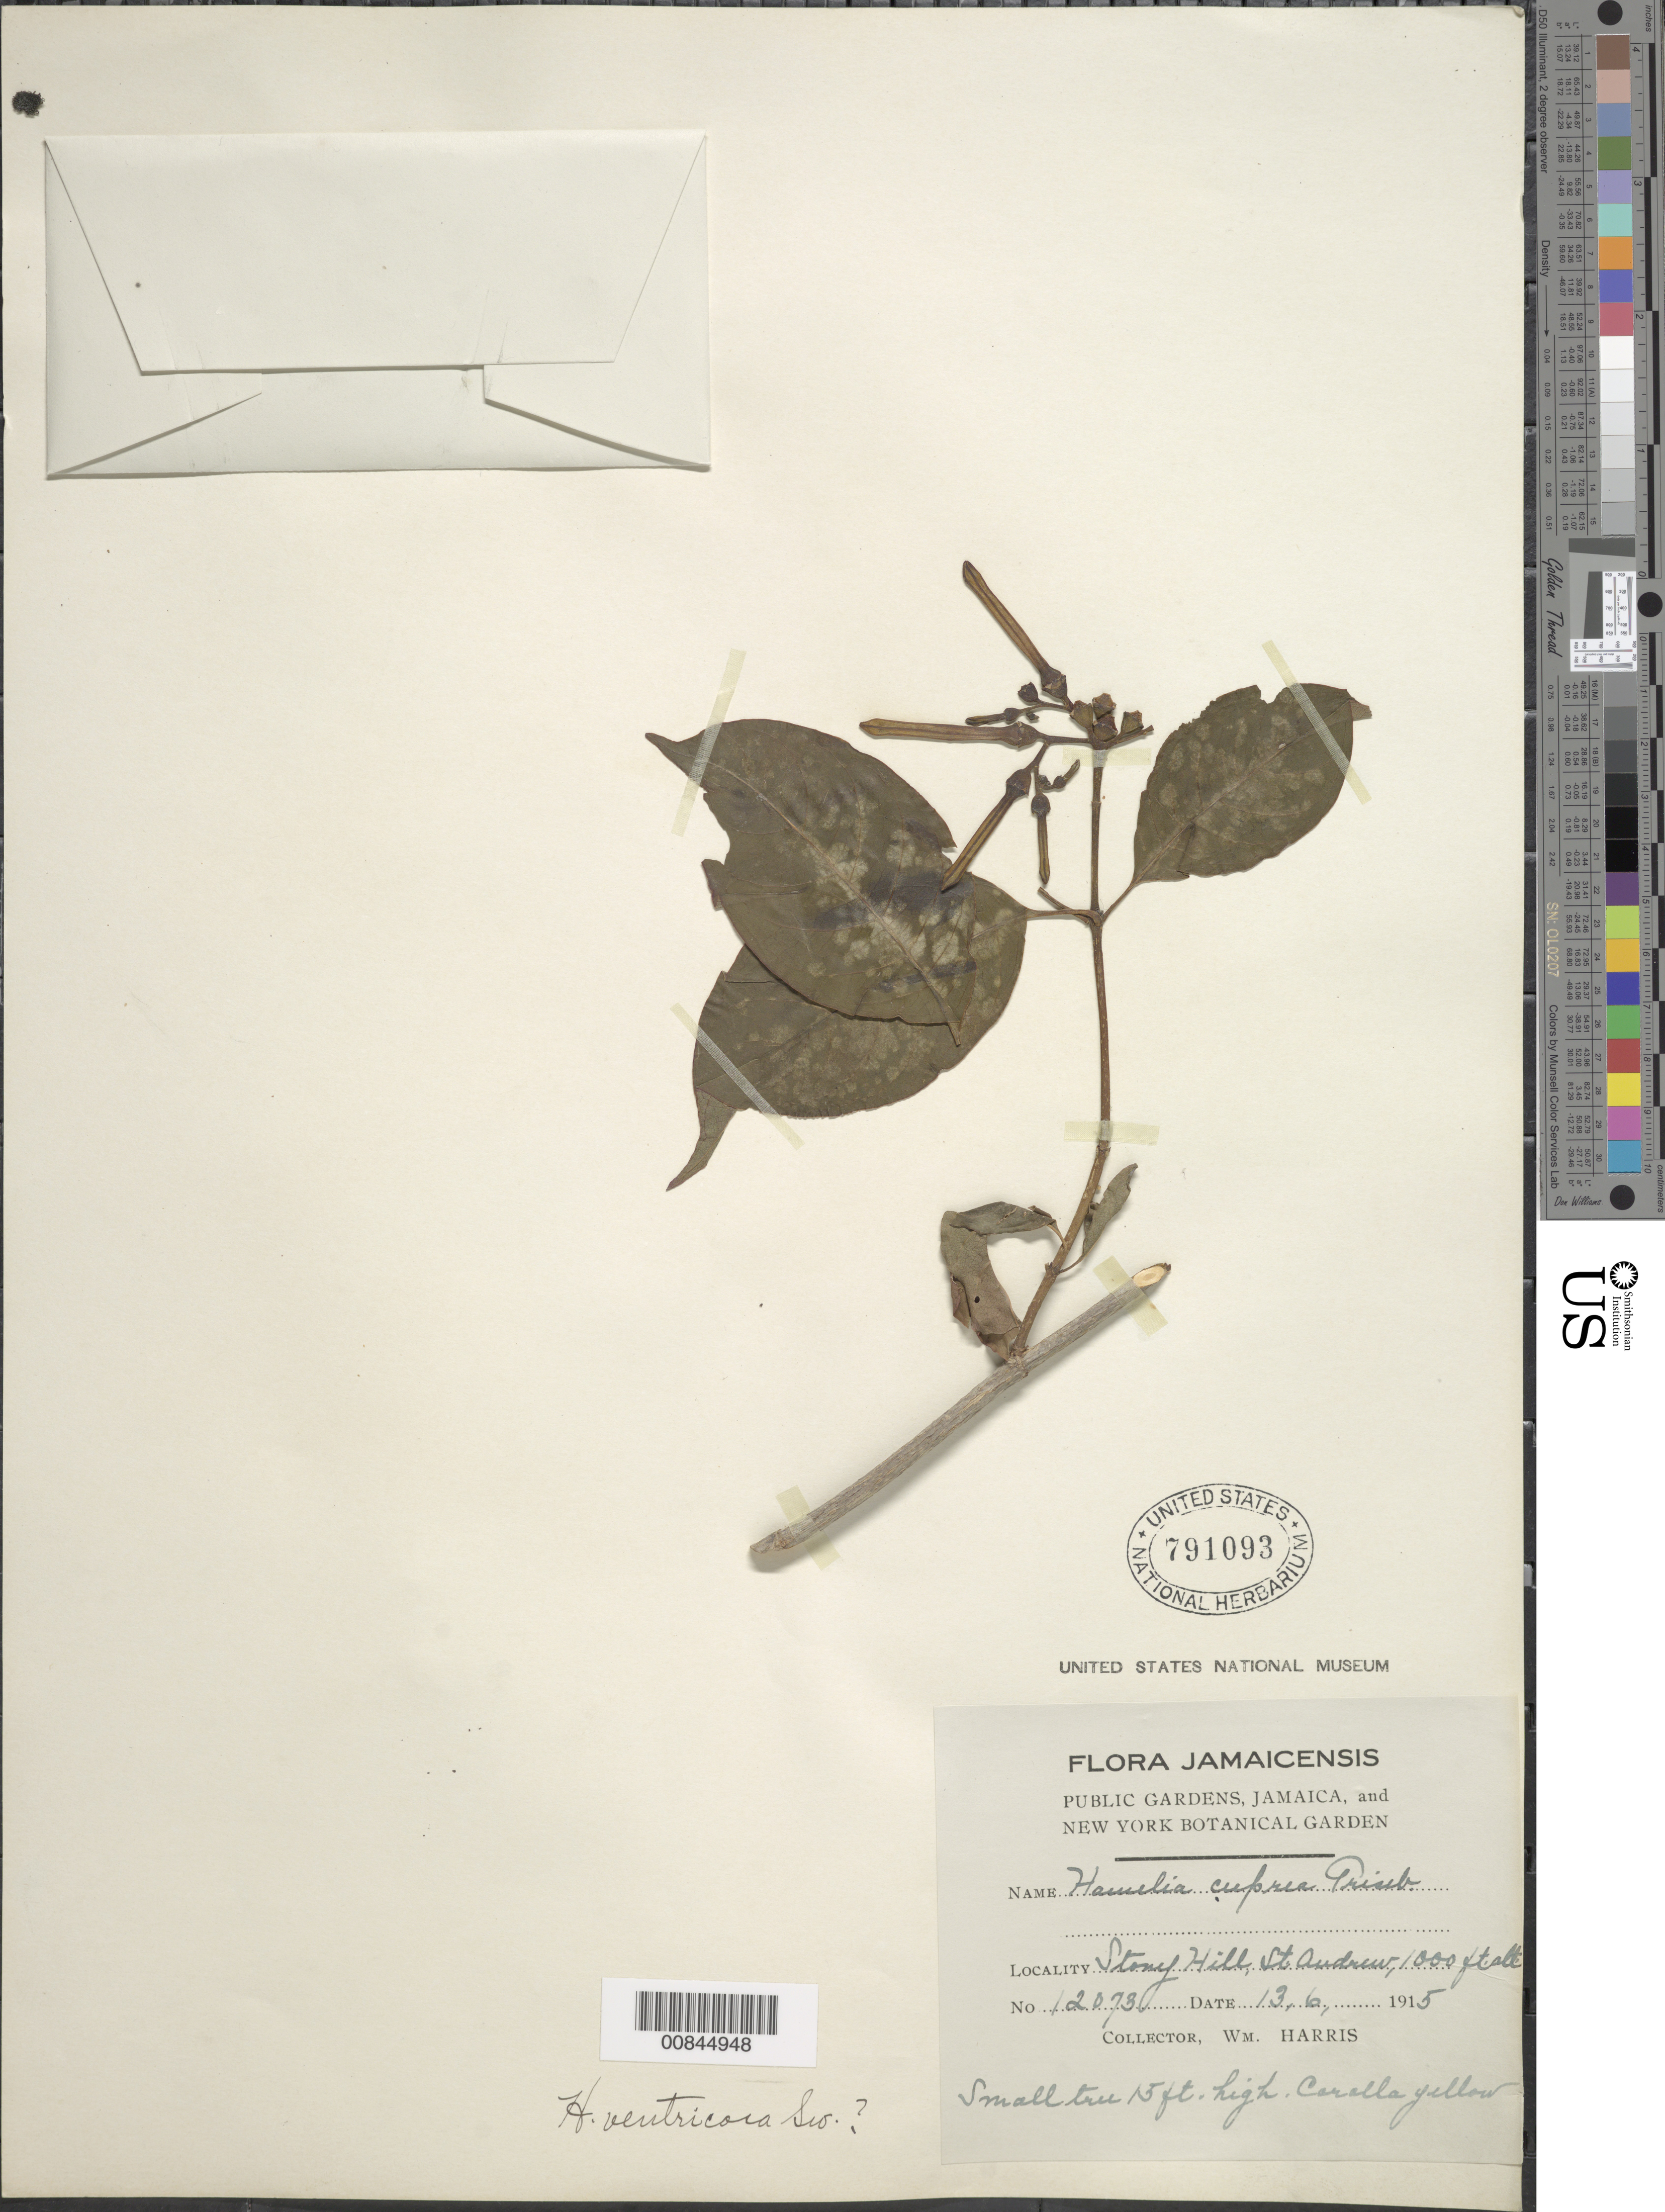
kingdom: Plantae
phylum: Tracheophyta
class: Magnoliopsida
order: Gentianales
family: Rubiaceae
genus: Hamelia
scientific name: Hamelia ventricosa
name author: Sw.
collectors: W. H. Harris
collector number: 12073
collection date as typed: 13 Jun 1915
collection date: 1915-06-13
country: Jamaica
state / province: Saint Andrew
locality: Stony Hill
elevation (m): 305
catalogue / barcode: US 791093